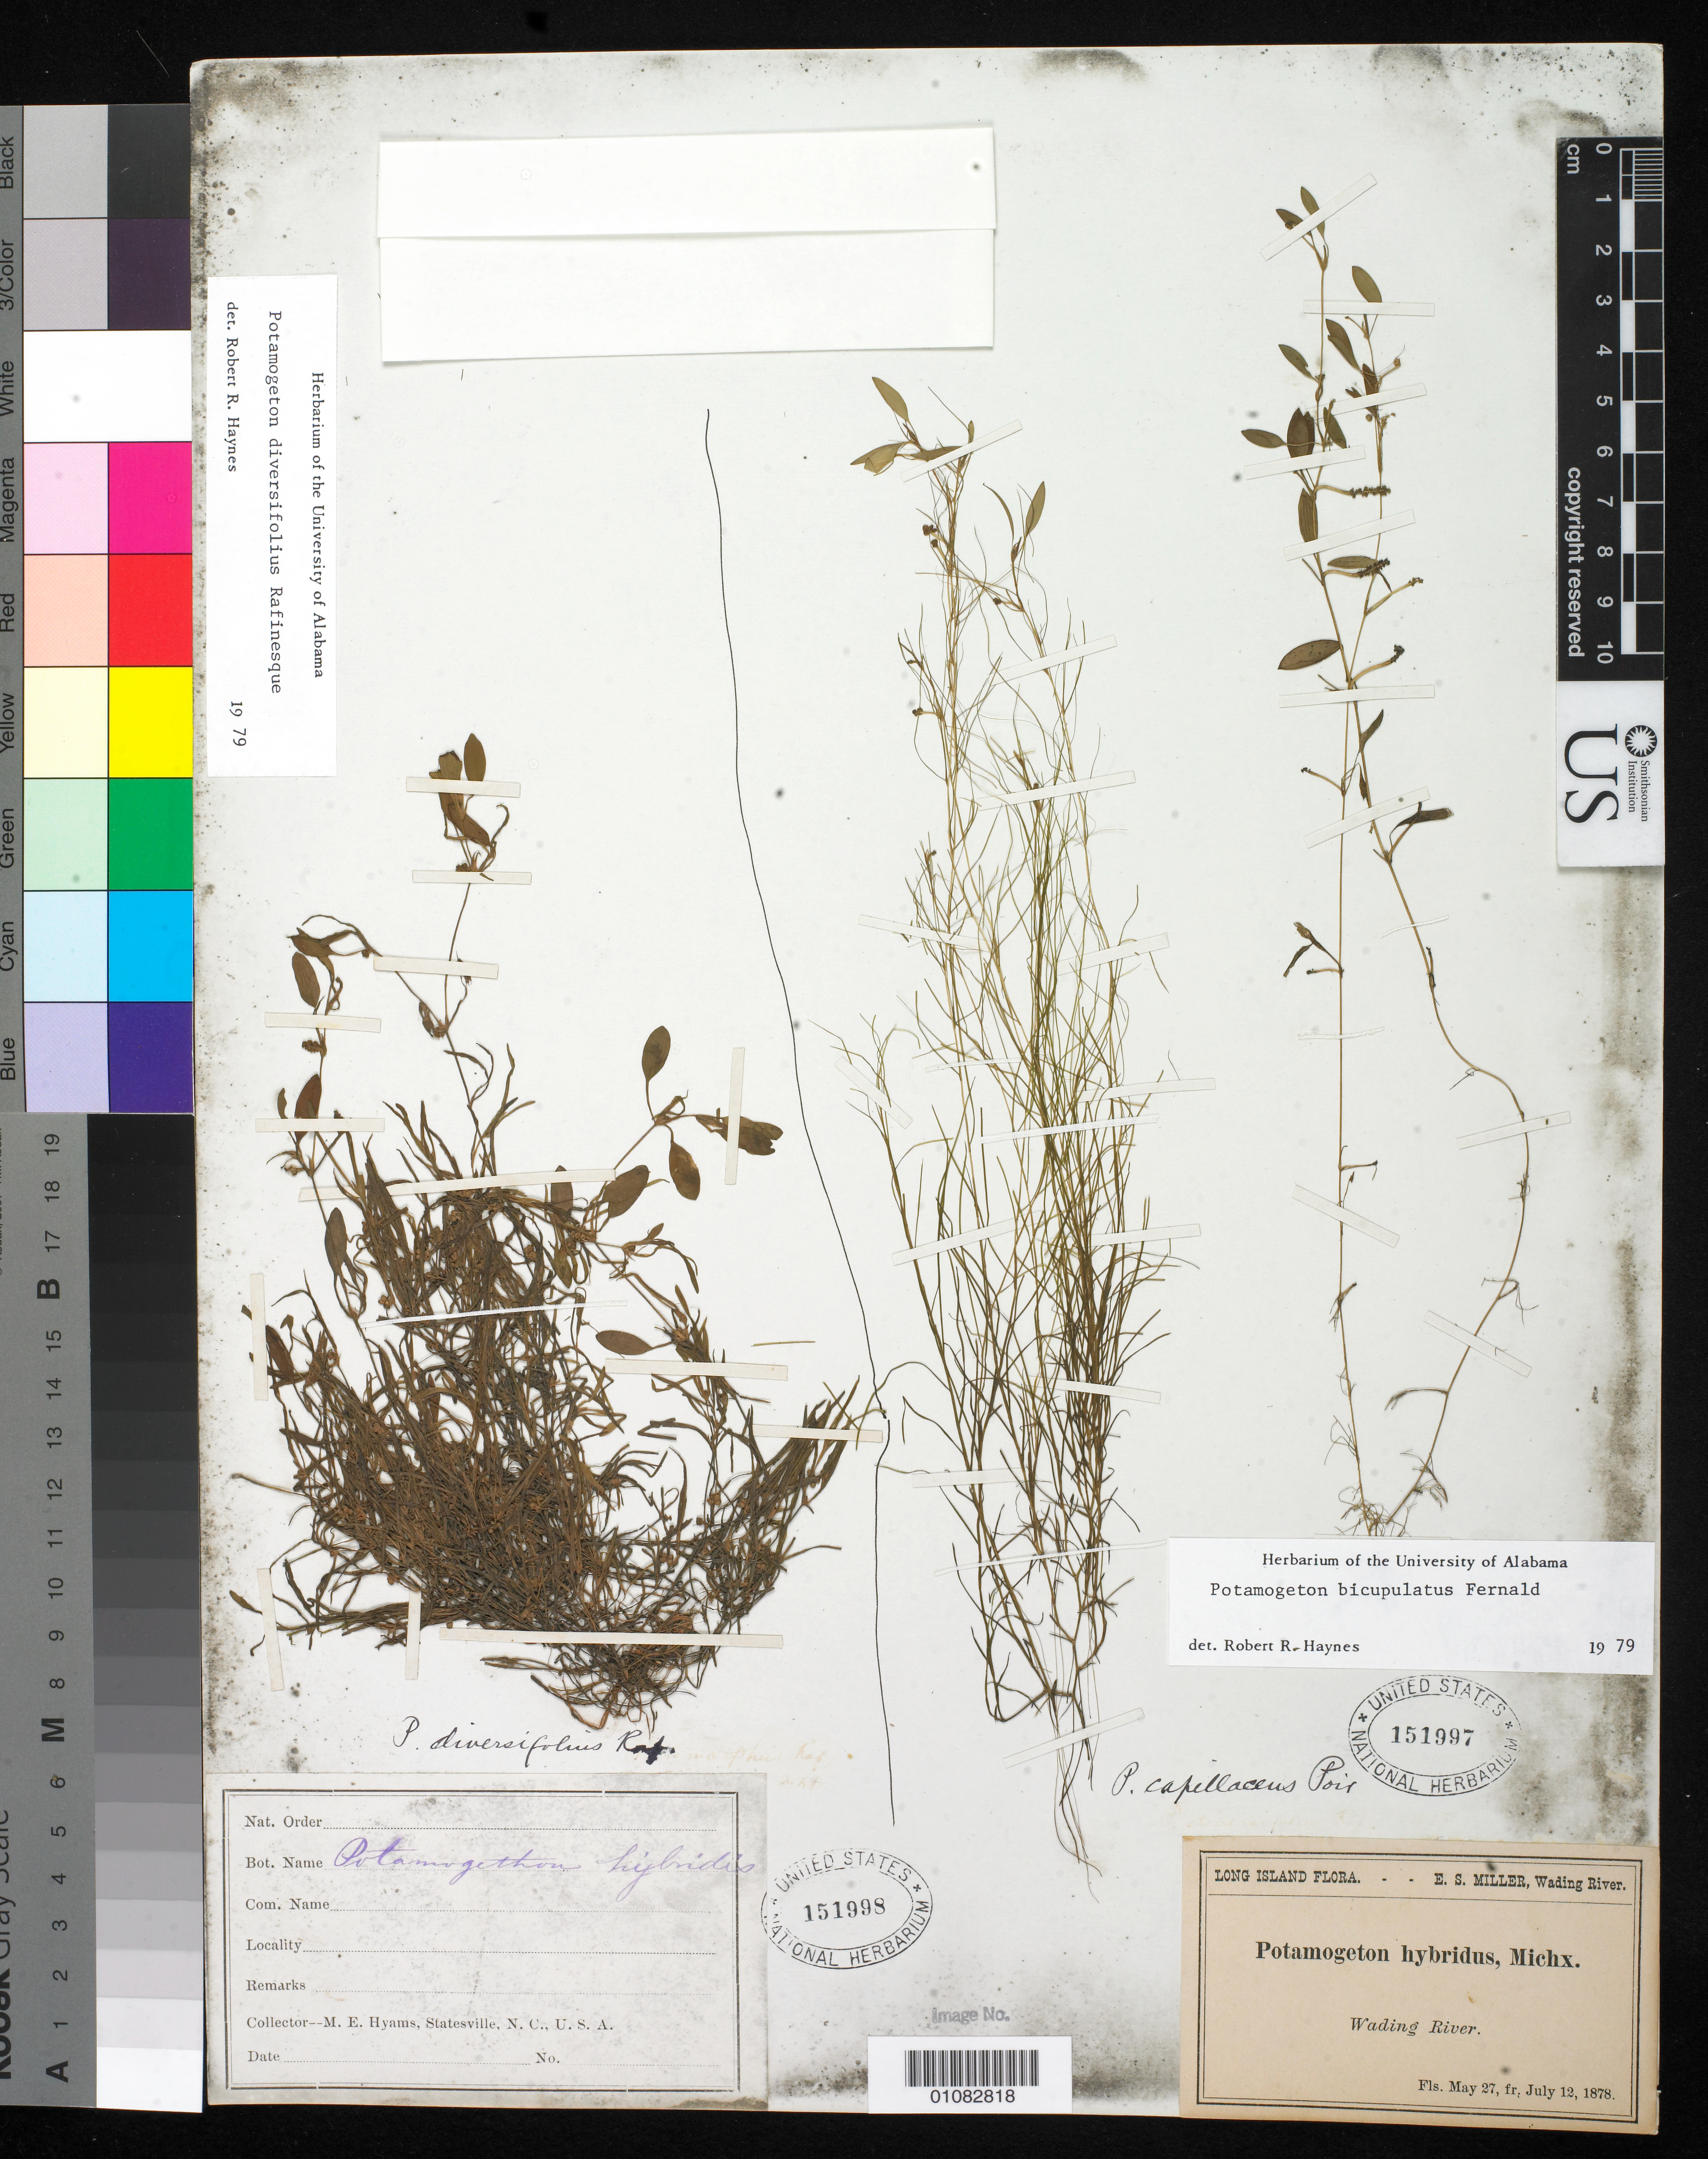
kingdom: Plantae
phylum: Tracheophyta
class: Liliopsida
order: Alismatales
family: Potamogetonaceae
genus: Potamogeton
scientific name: Potamogeton diversifolius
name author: Raf.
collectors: M. E. Hyams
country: United States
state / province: North Carolina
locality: Statesville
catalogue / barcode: US 151998